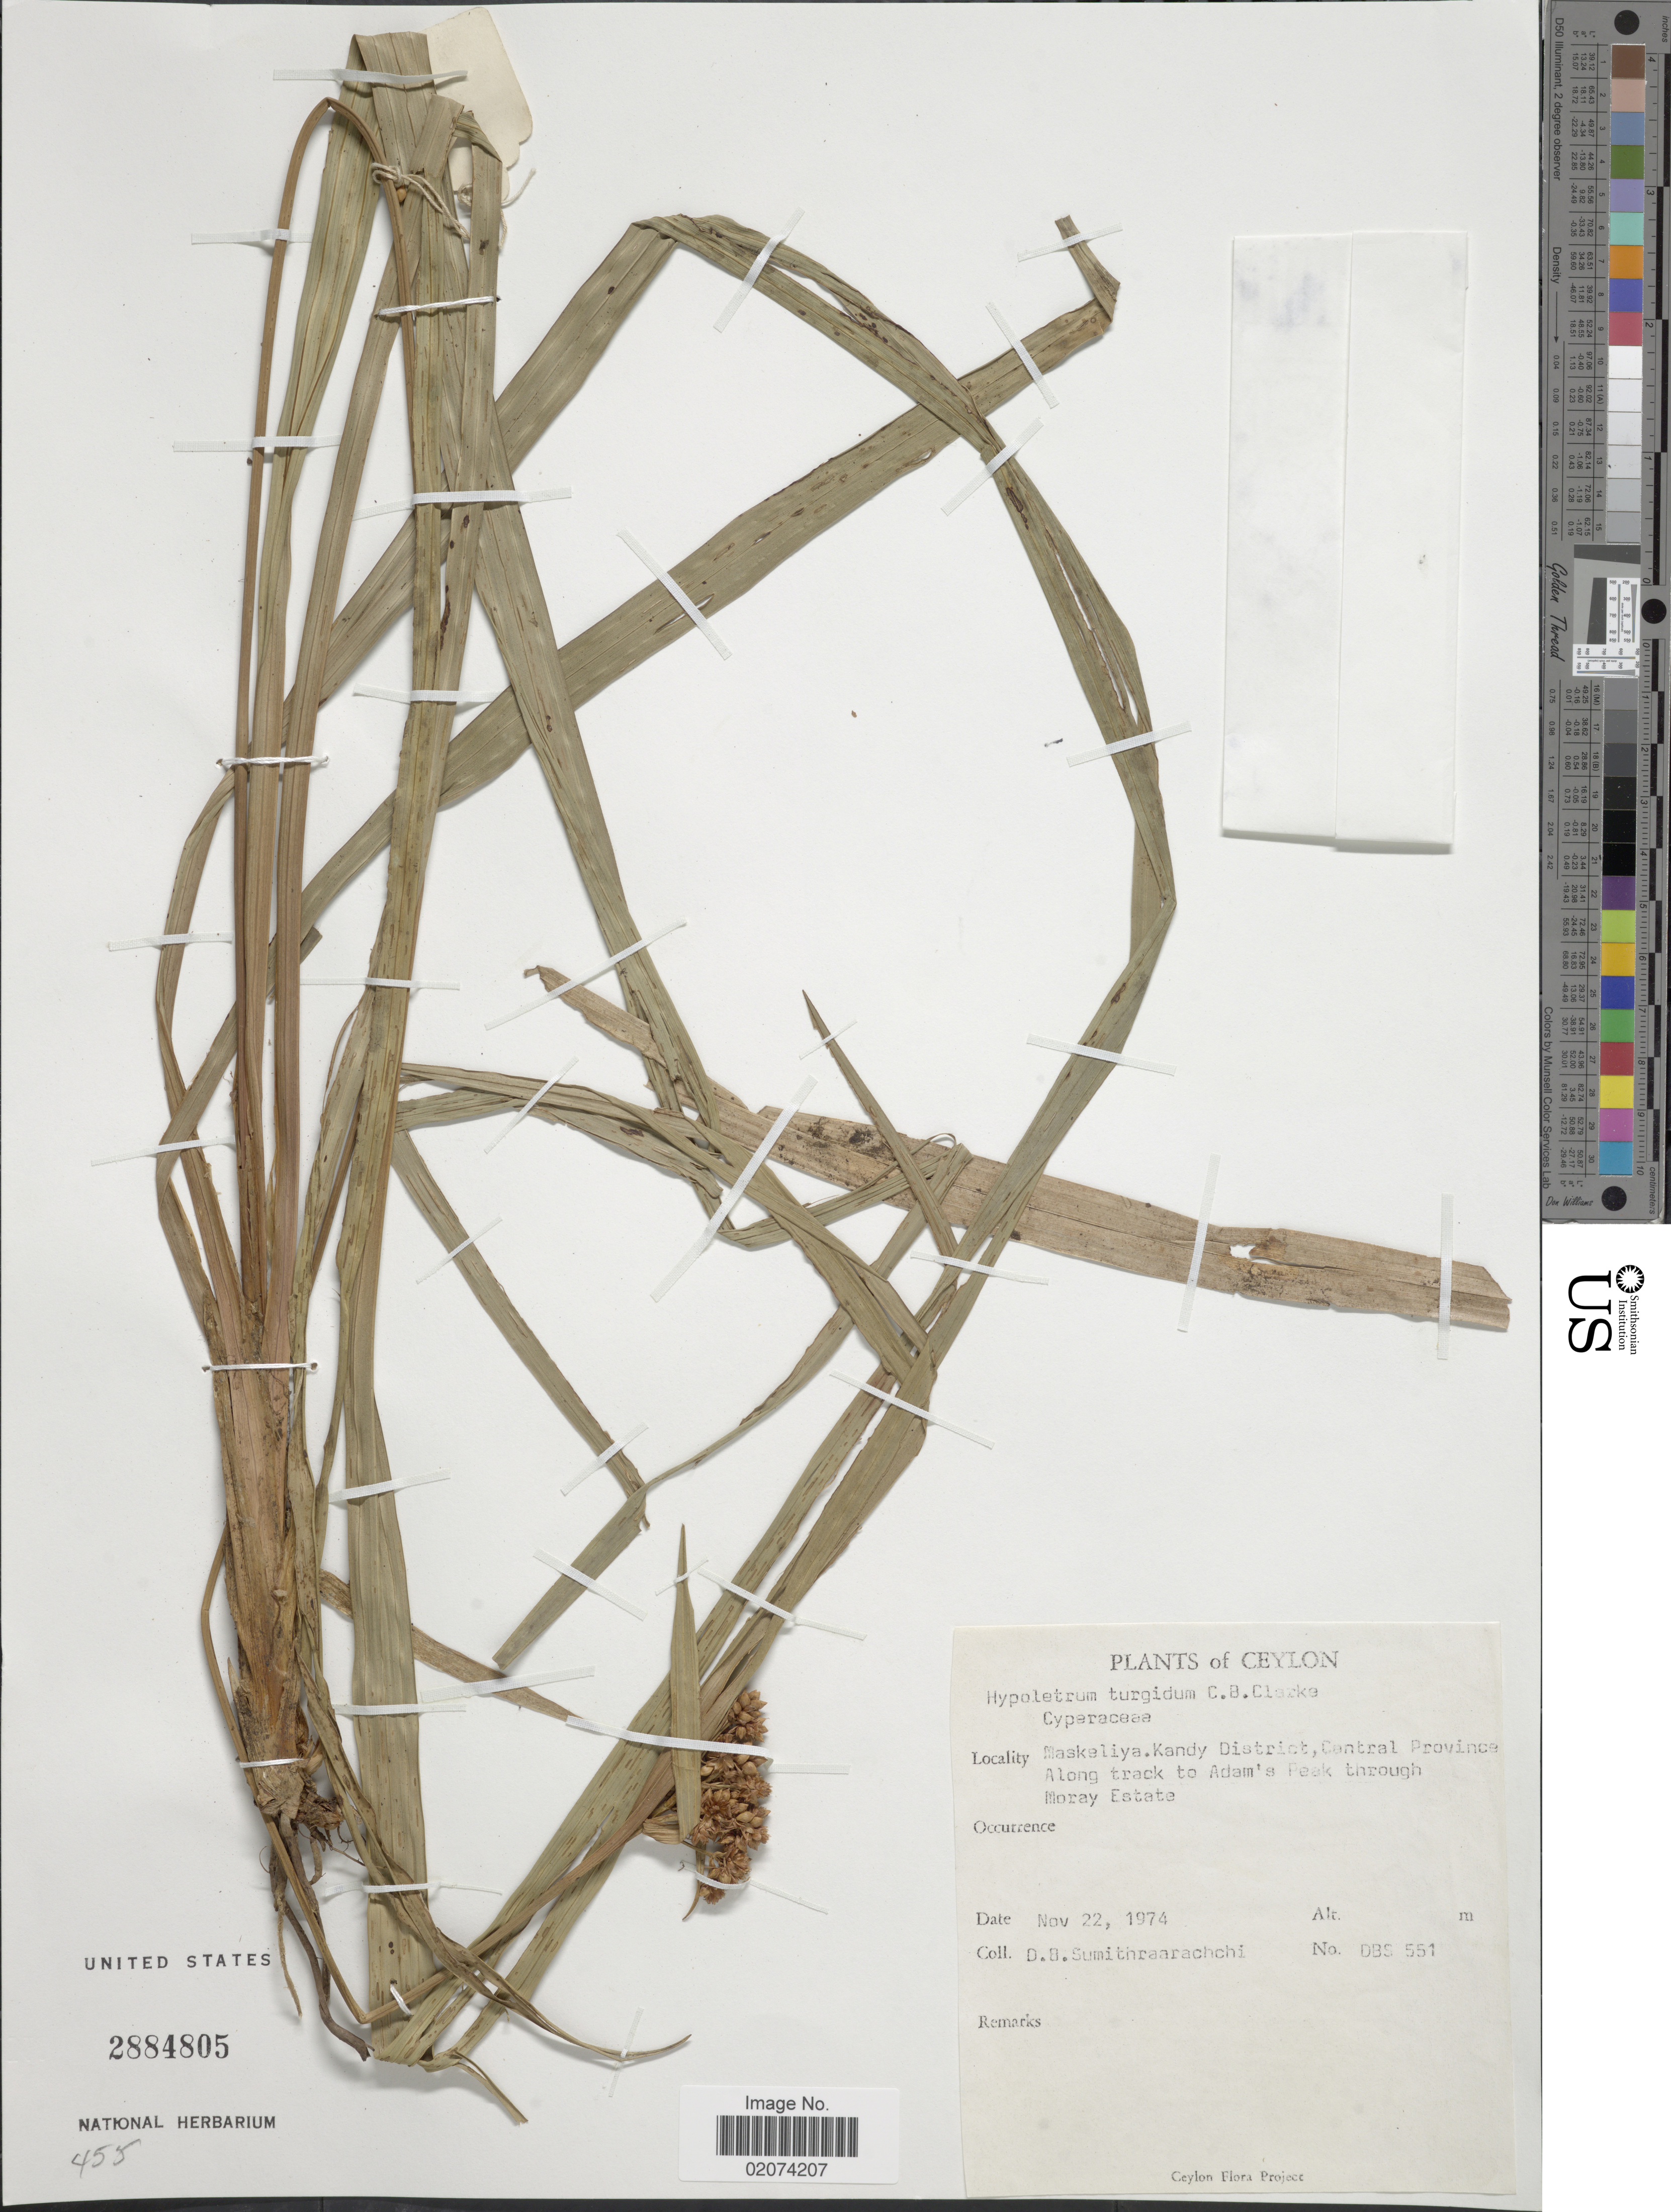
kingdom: Plantae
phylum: Tracheophyta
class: Liliopsida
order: Poales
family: Cyperaceae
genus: Hypolytrum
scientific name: Hypolytrum turgidum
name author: C.B. Clarke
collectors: D. B. Sumithraarachchi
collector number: DBS551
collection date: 1974-11-22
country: Sri Lanka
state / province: Central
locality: Ceylon. Maskeliya. Kandi District, Central Province. ALong track to Adam's Peak through Moray Estate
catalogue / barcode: US 2884805